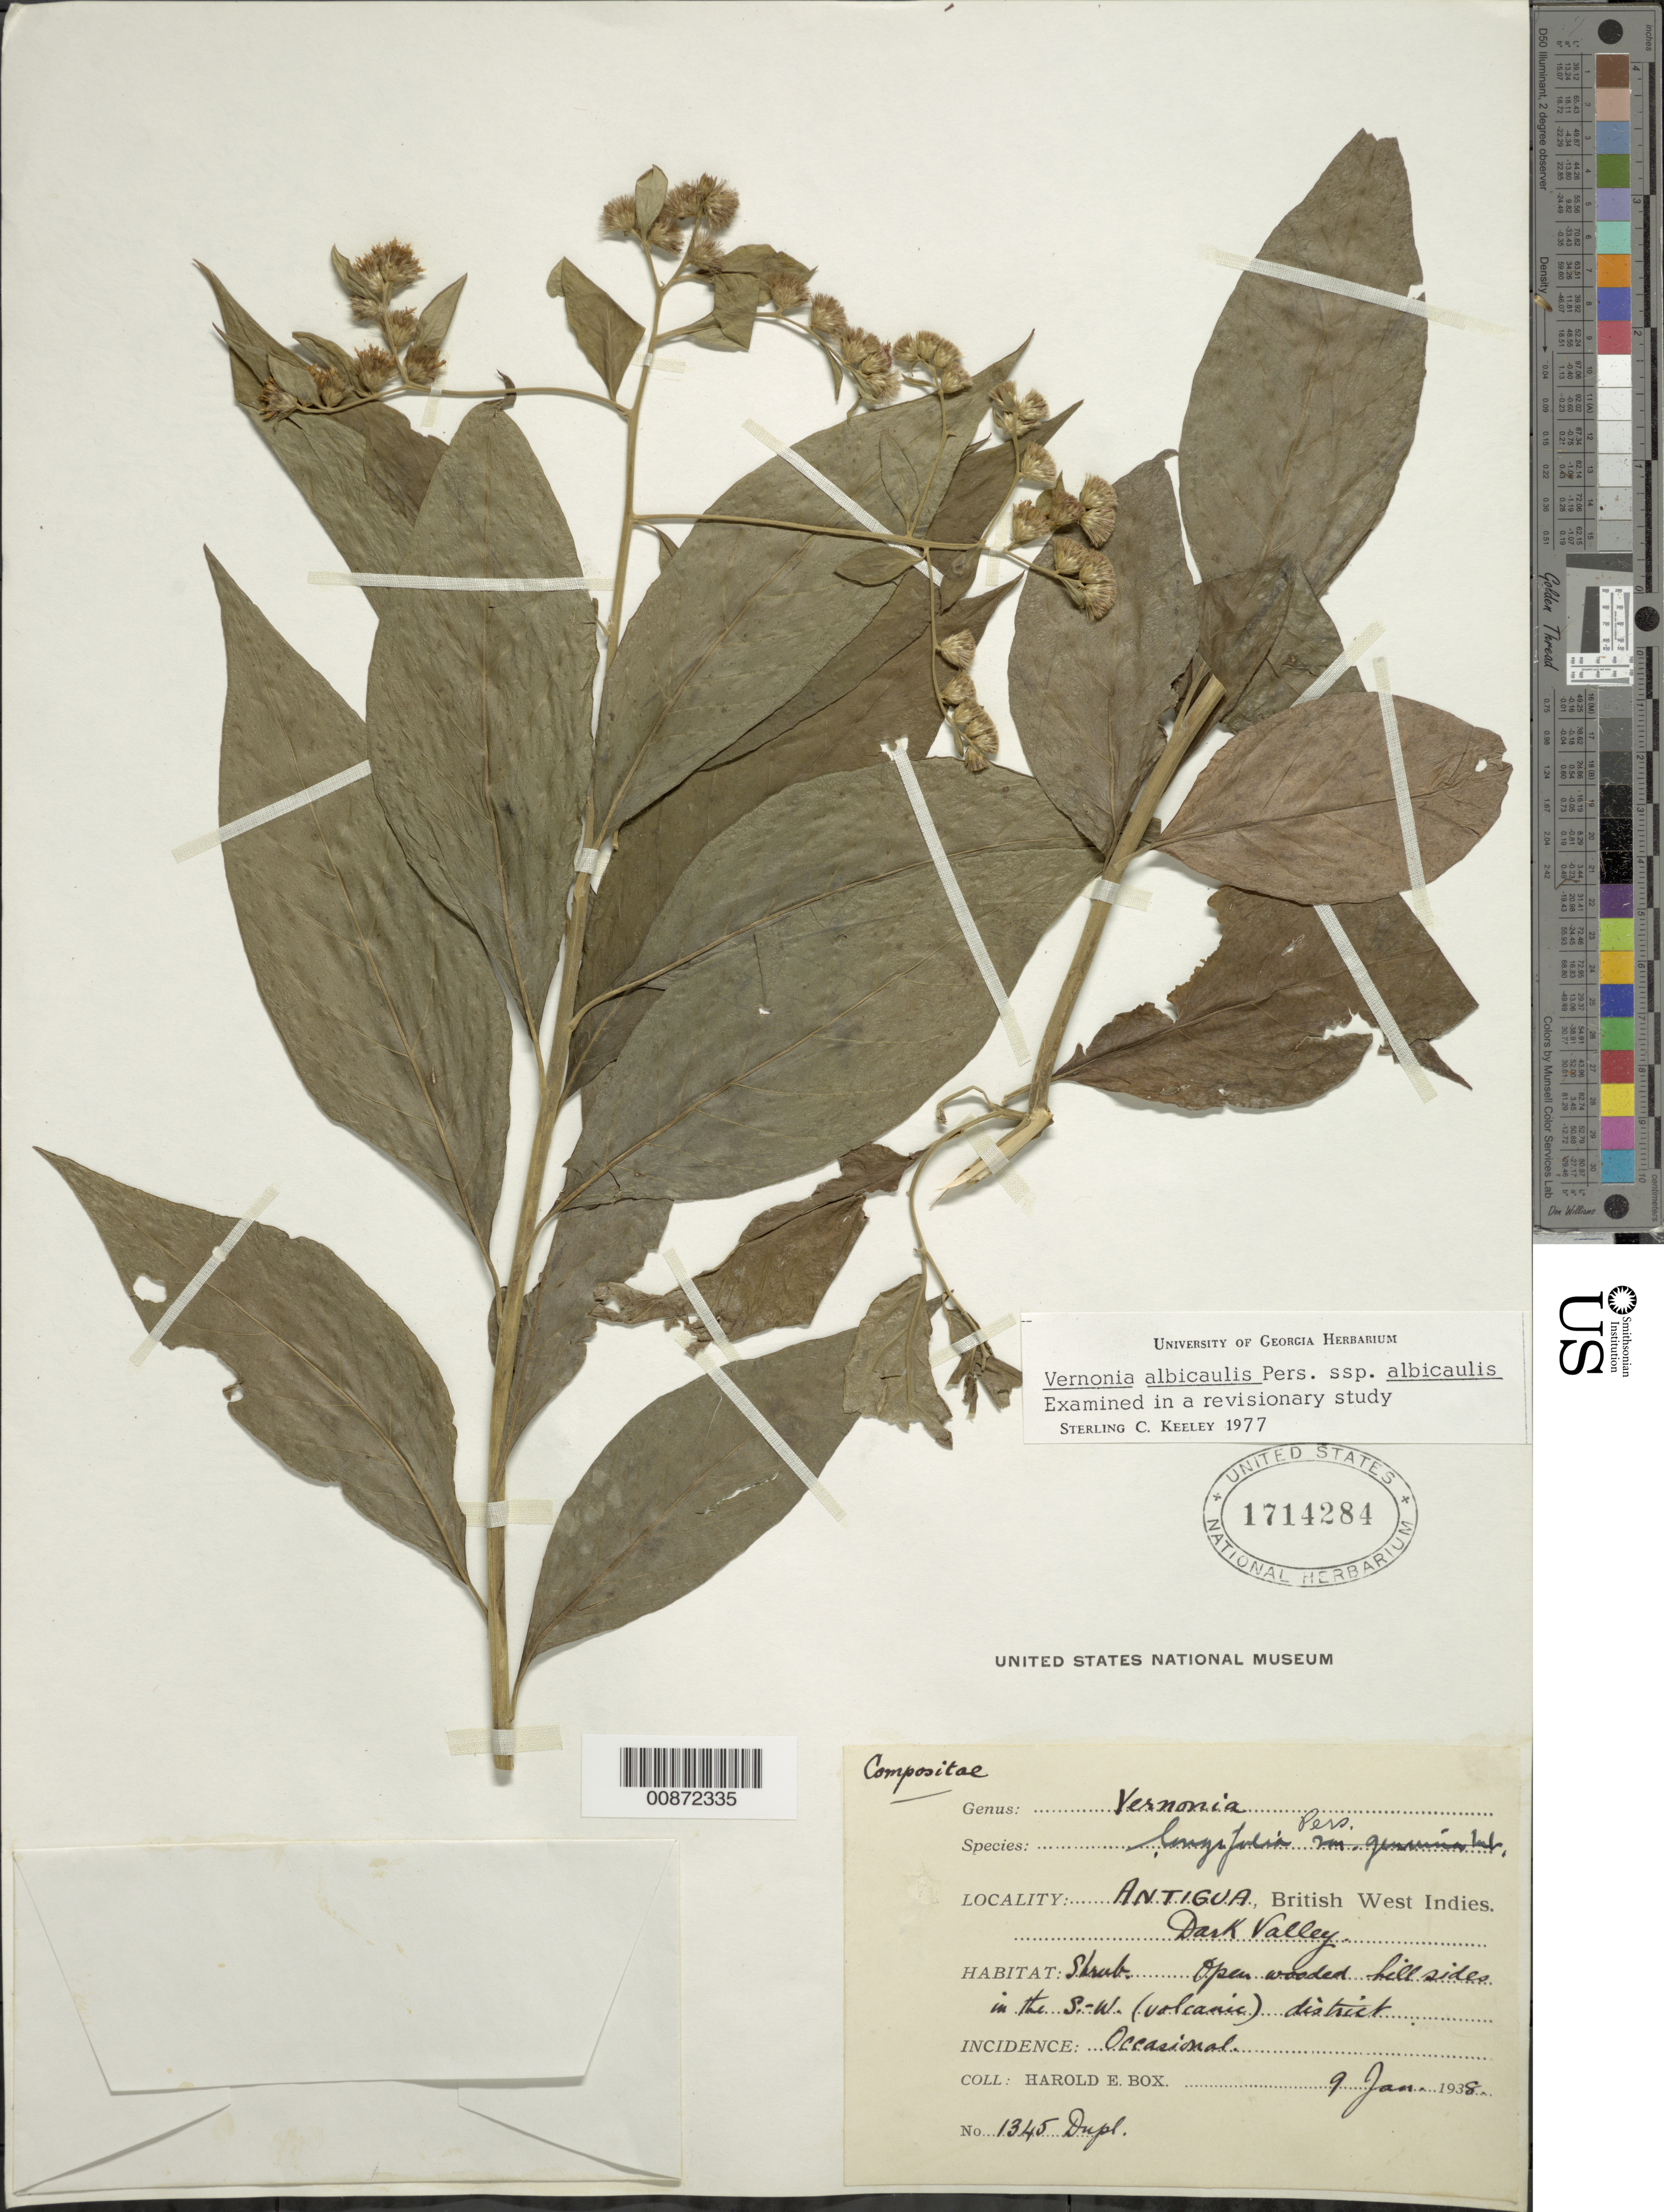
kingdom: Plantae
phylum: Tracheophyta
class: Magnoliopsida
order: Asterales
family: Asteraceae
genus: Lepidaploa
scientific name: Lepidaploa glabra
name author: (Willd.) H. Rob.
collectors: H. E. Box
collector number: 1345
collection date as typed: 09 Jan 1938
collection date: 1938-01-09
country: Antigua and Barbuda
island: Leeward Is.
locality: Dark Valley, in the S.-W. (volcanic) district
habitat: Open wooded hillsides, in the volcanic district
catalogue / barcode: US 1714284